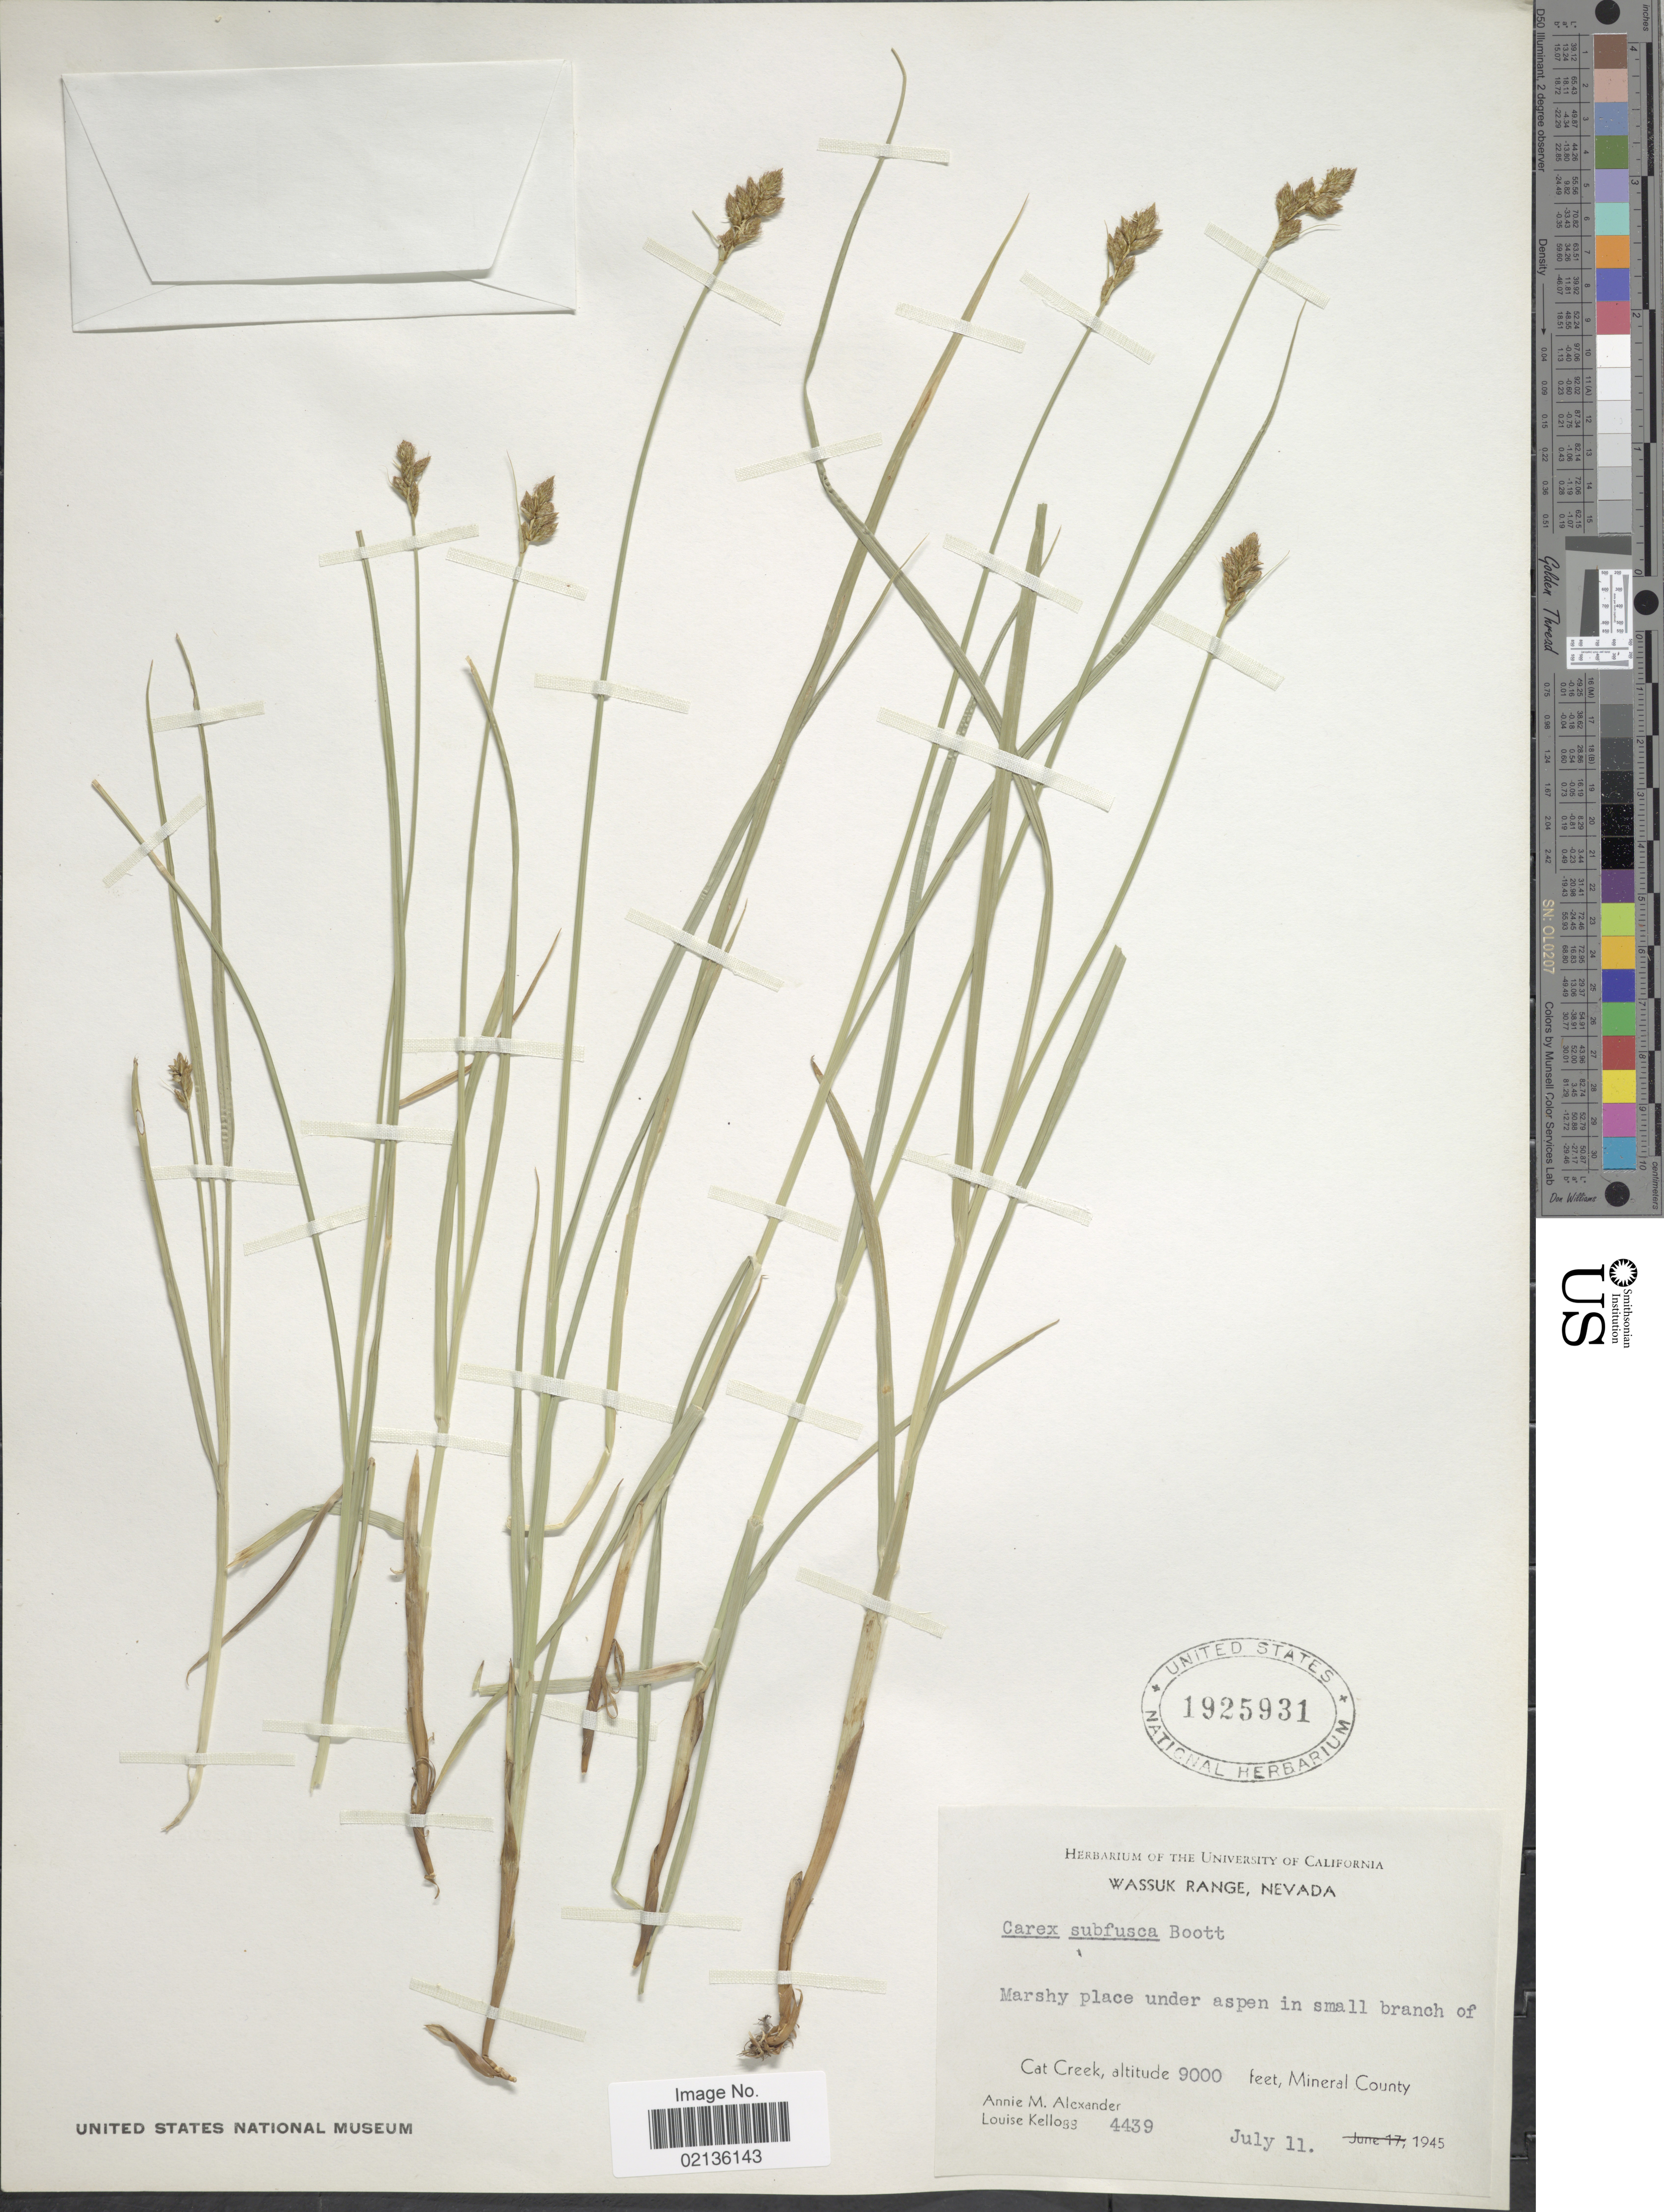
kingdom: Plantae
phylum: Tracheophyta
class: Liliopsida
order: Poales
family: Cyperaceae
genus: Carex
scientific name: Carex subfusca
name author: W. Boott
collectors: A. M. Alexander & L. Kellogg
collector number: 4439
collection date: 1945-07-11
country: United States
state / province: Nevada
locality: Wassuk Range, Cat Creek, Mineral County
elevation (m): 2743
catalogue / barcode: US 1925931